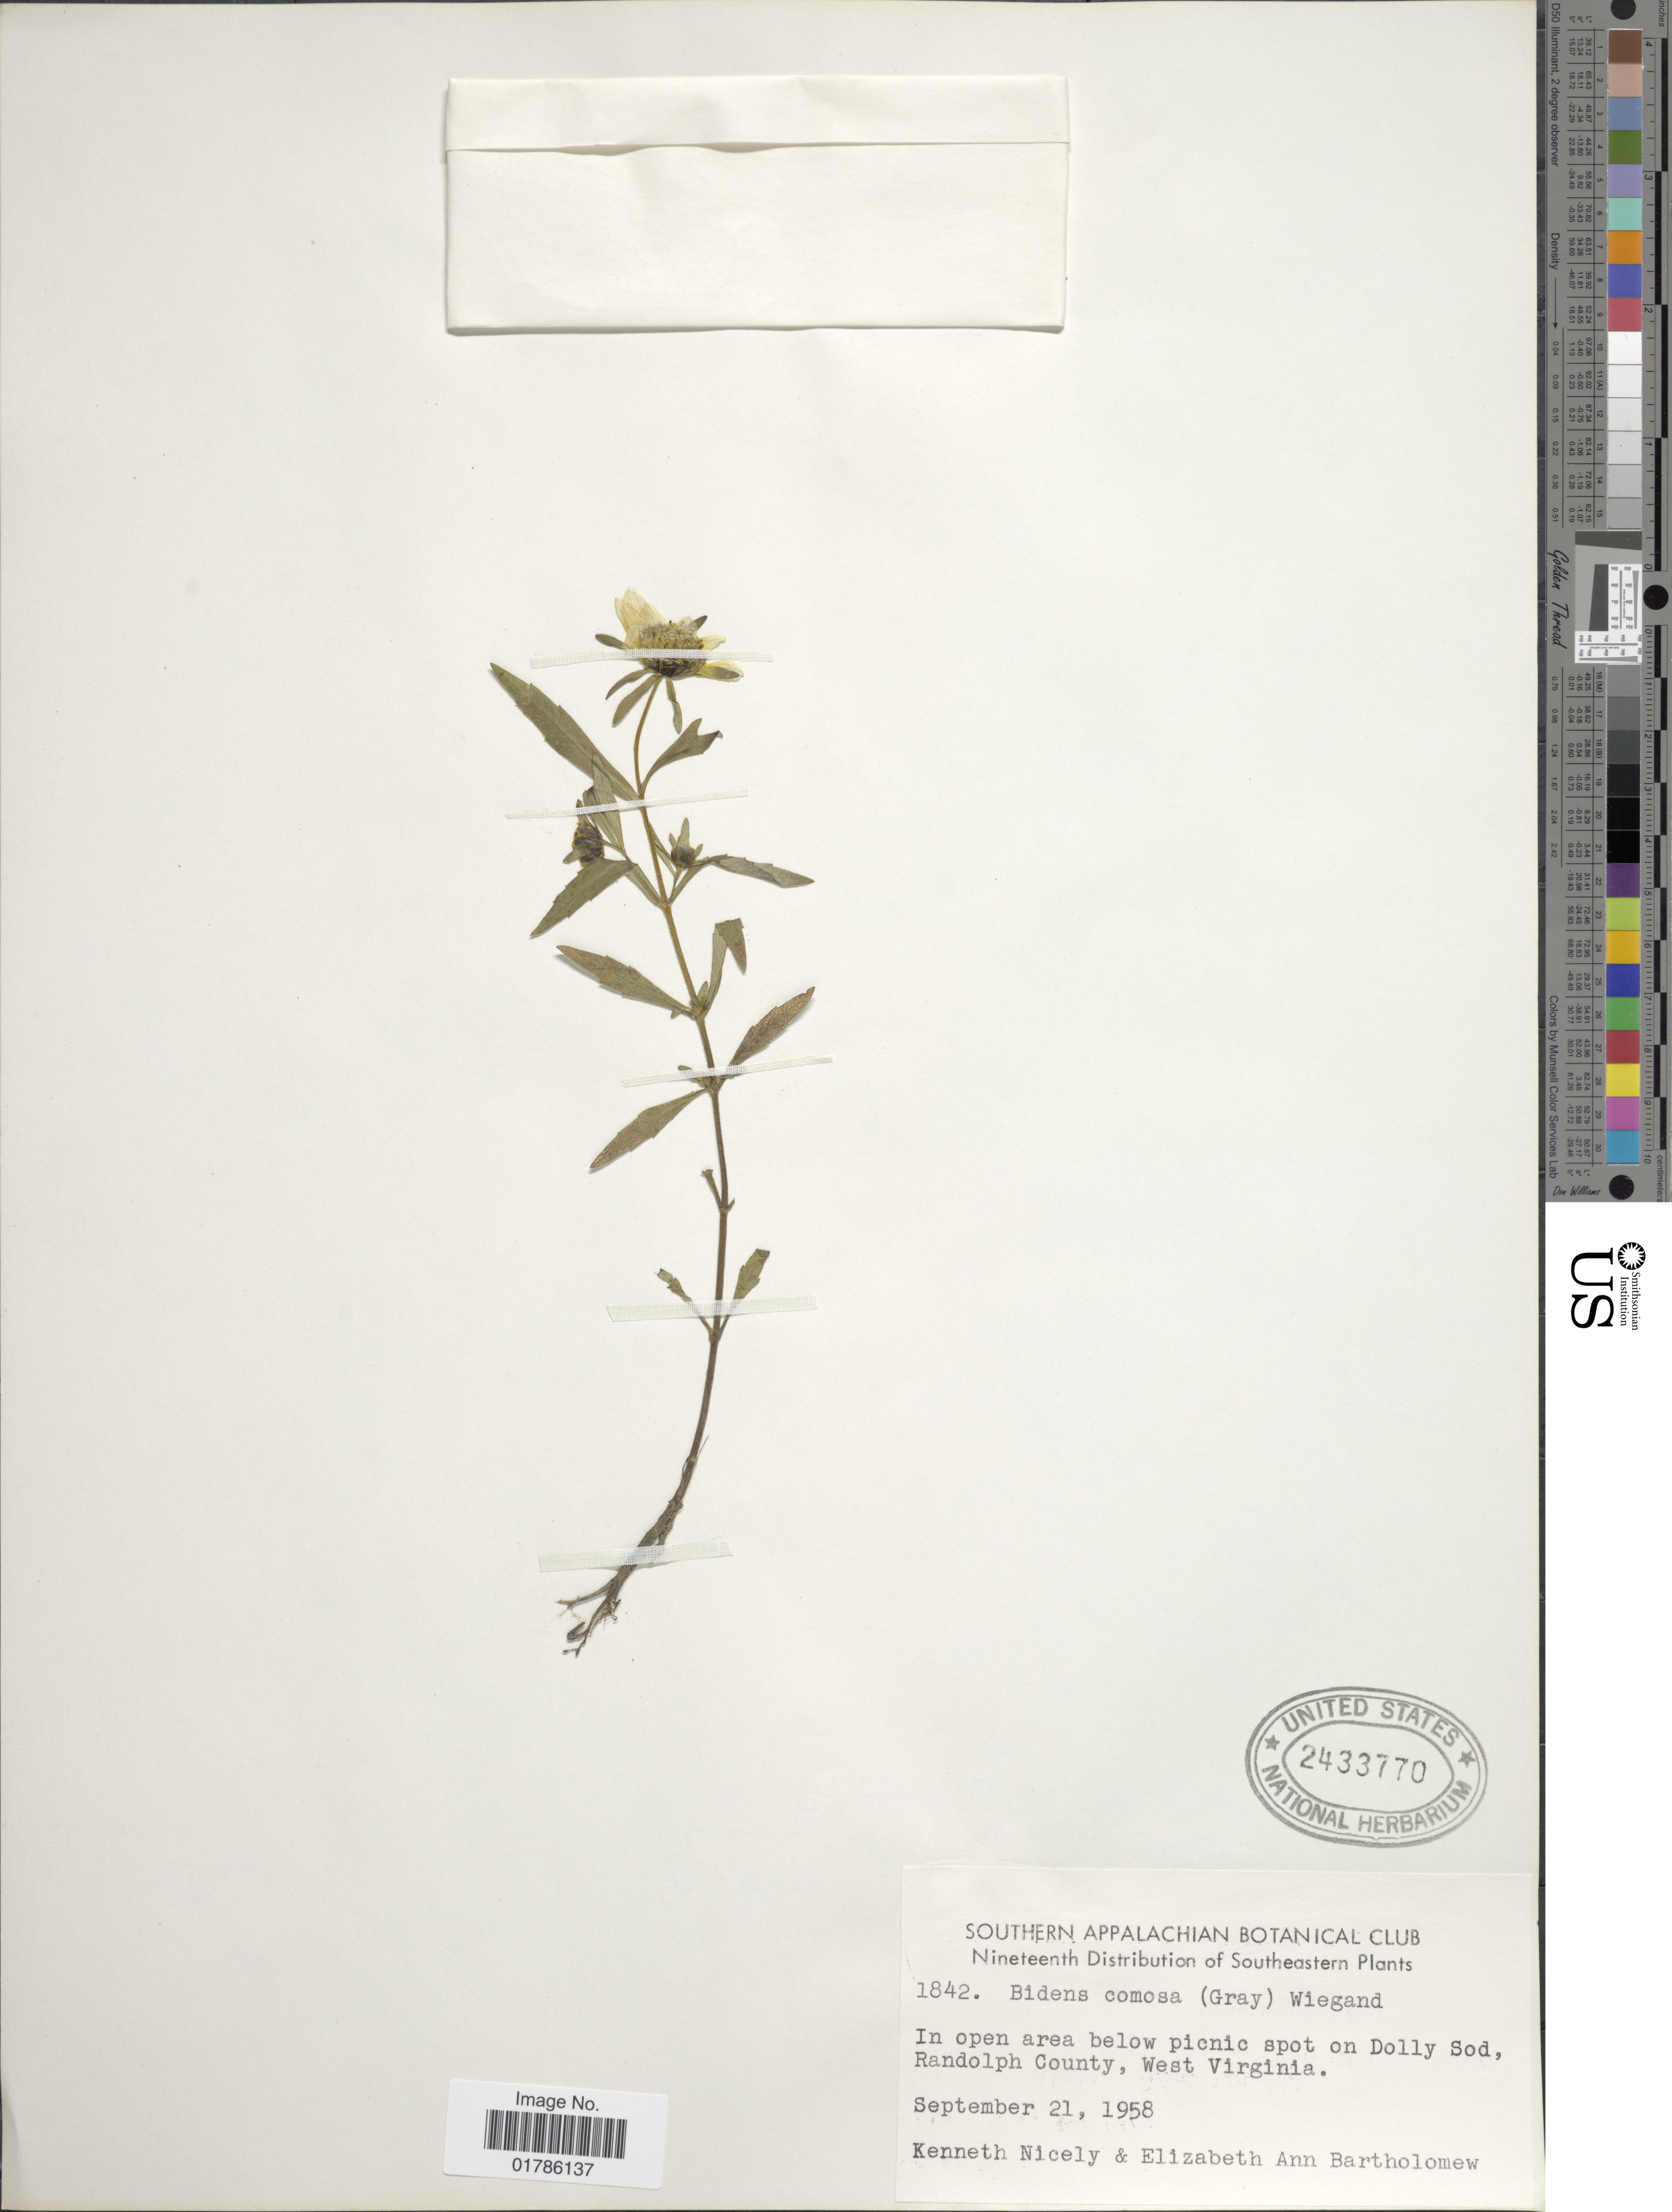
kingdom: Plantae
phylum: Tracheophyta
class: Magnoliopsida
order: Asterales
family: Asteraceae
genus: Bidens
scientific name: Bidens comosa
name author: (A. Gray) Wiegand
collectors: K. Nicely & E. Bartholomew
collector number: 1842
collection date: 1958-09-21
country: United States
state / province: West Virginia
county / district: Randolph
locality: Below picnic spot on Dolly Sod, Randalph County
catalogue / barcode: US 2433770